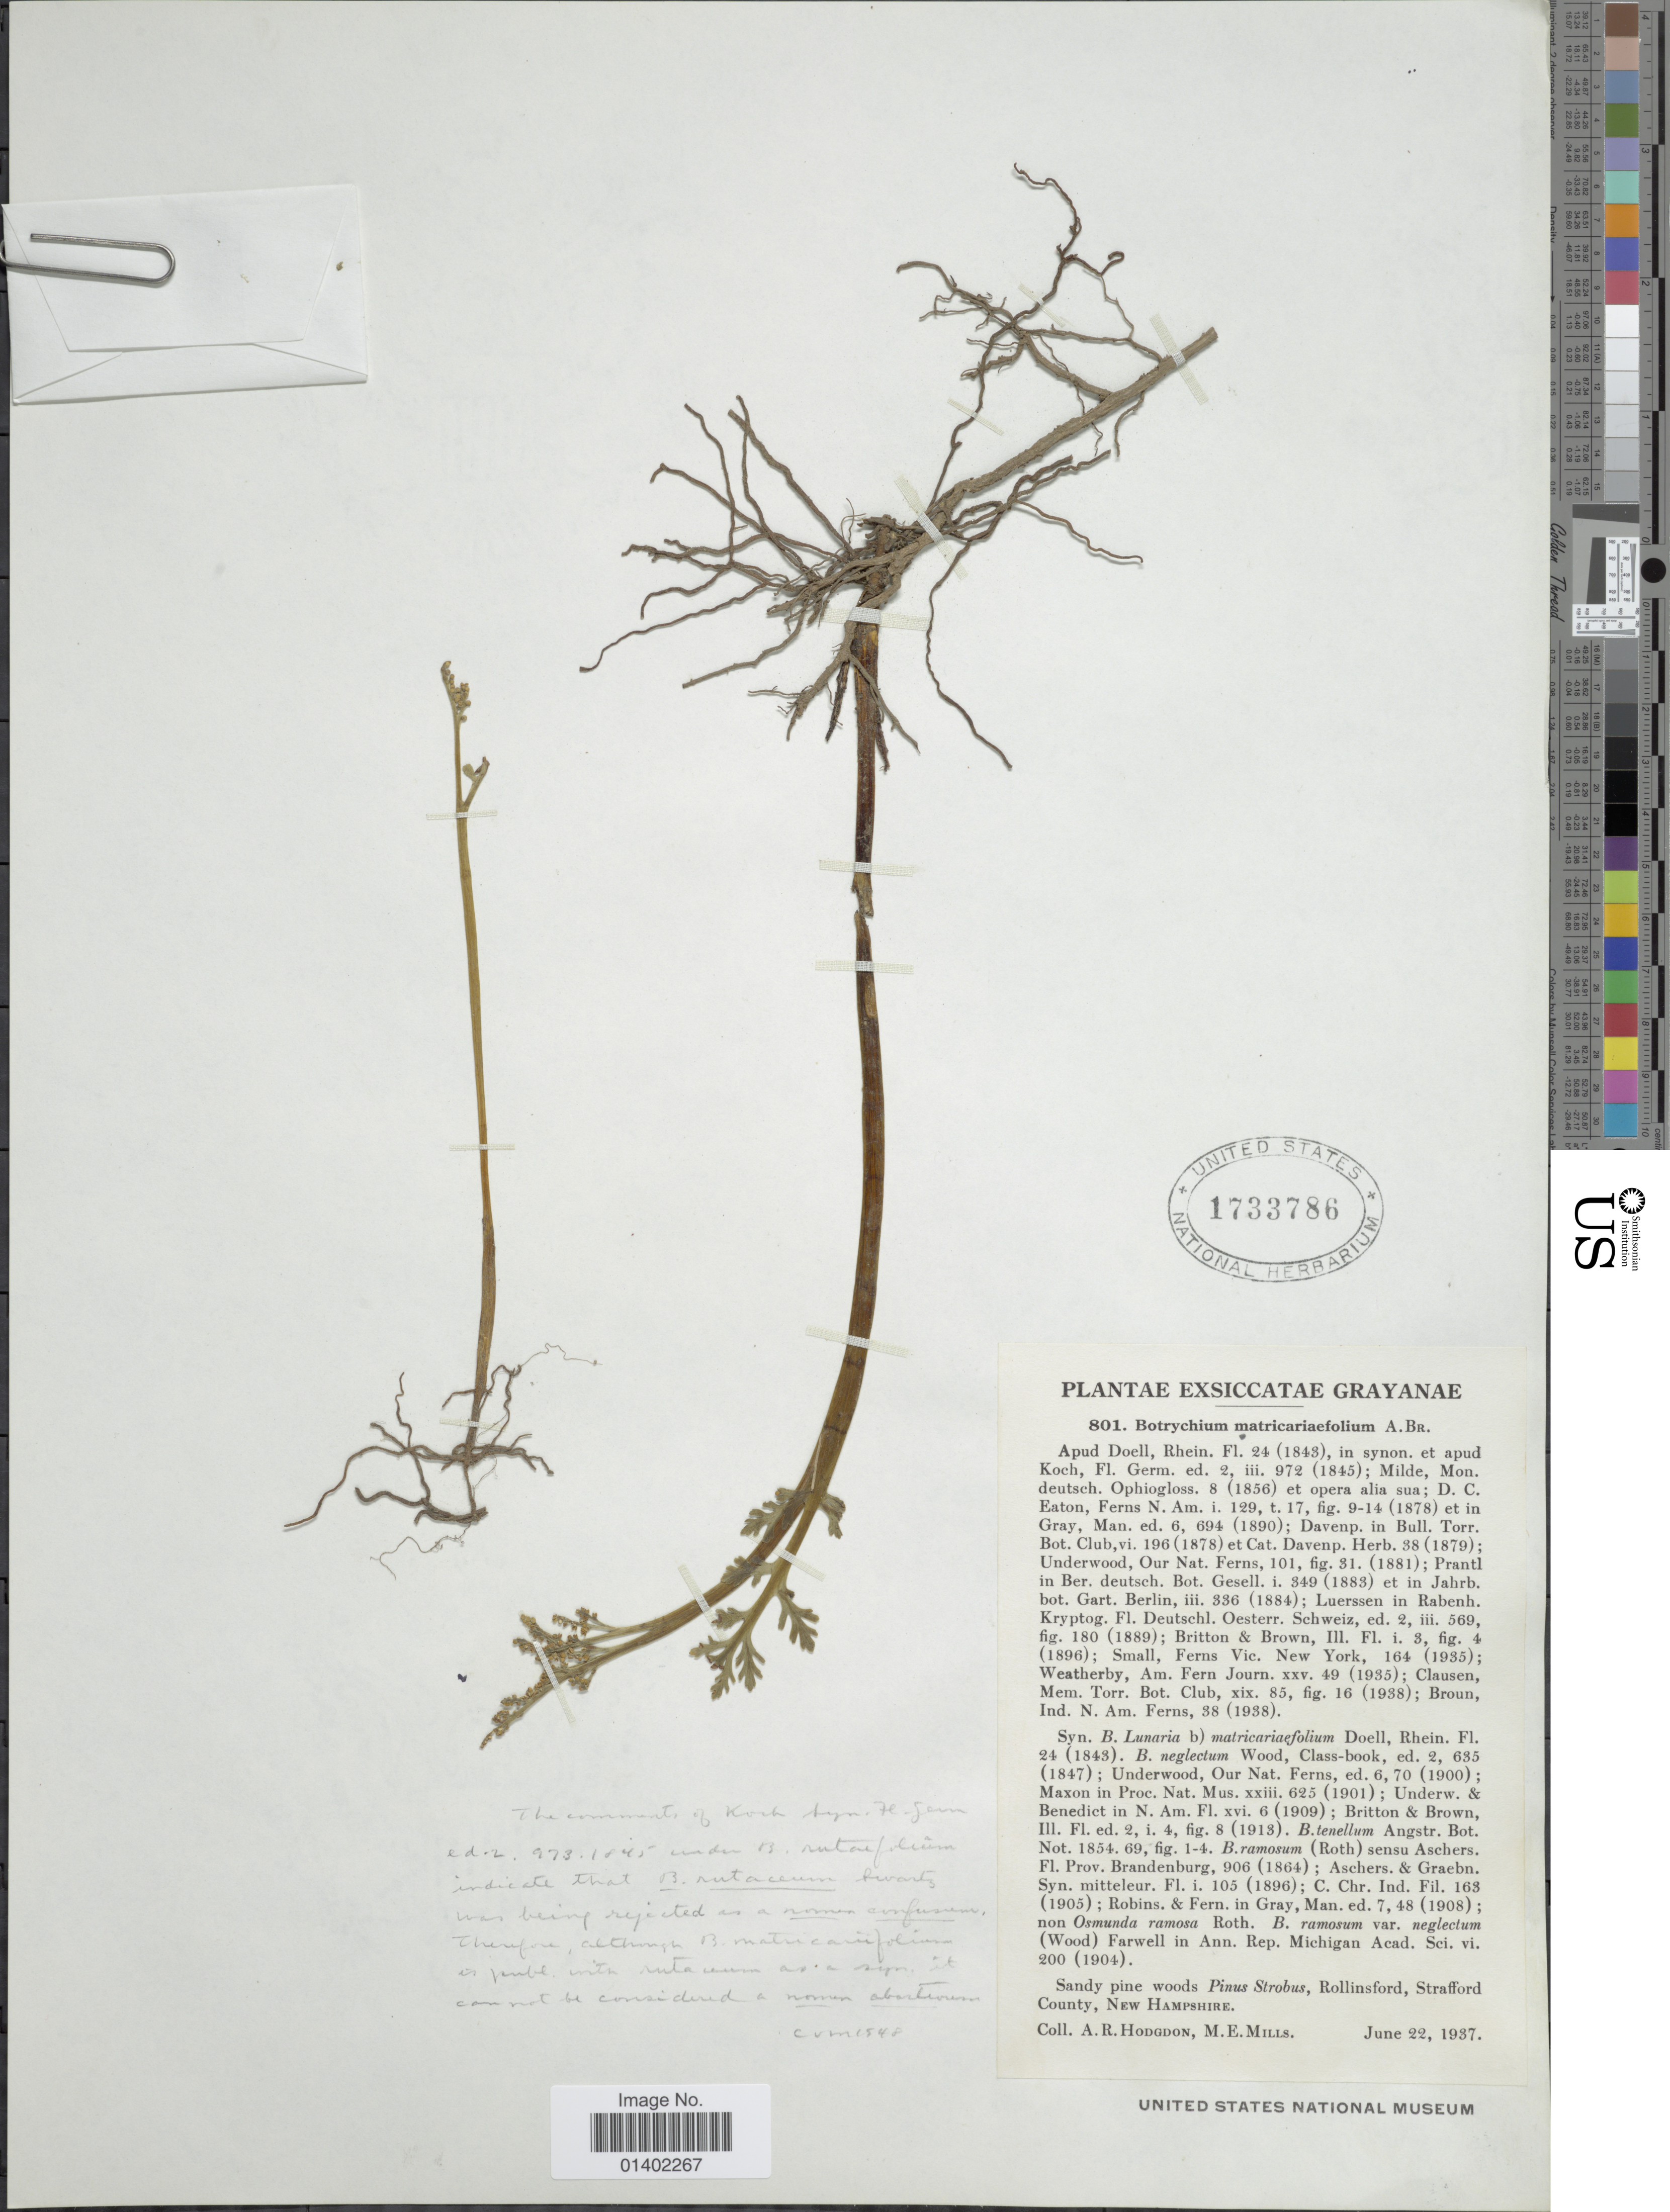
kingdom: Plantae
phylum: Tracheophyta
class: Polypodiopsida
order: Ophioglossales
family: Ophioglossaceae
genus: Botrychium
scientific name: Botrychium matricariifolium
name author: (A. Braun ex Dowell) A. Braun ex Koch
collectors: A. R. Hodgdon & E. M. Gordon-Mills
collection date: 1937-06-22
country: United States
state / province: New Hampshire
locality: Pines Strobus, Rollinsford, Strafford County, New Hampshire.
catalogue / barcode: US 1733786